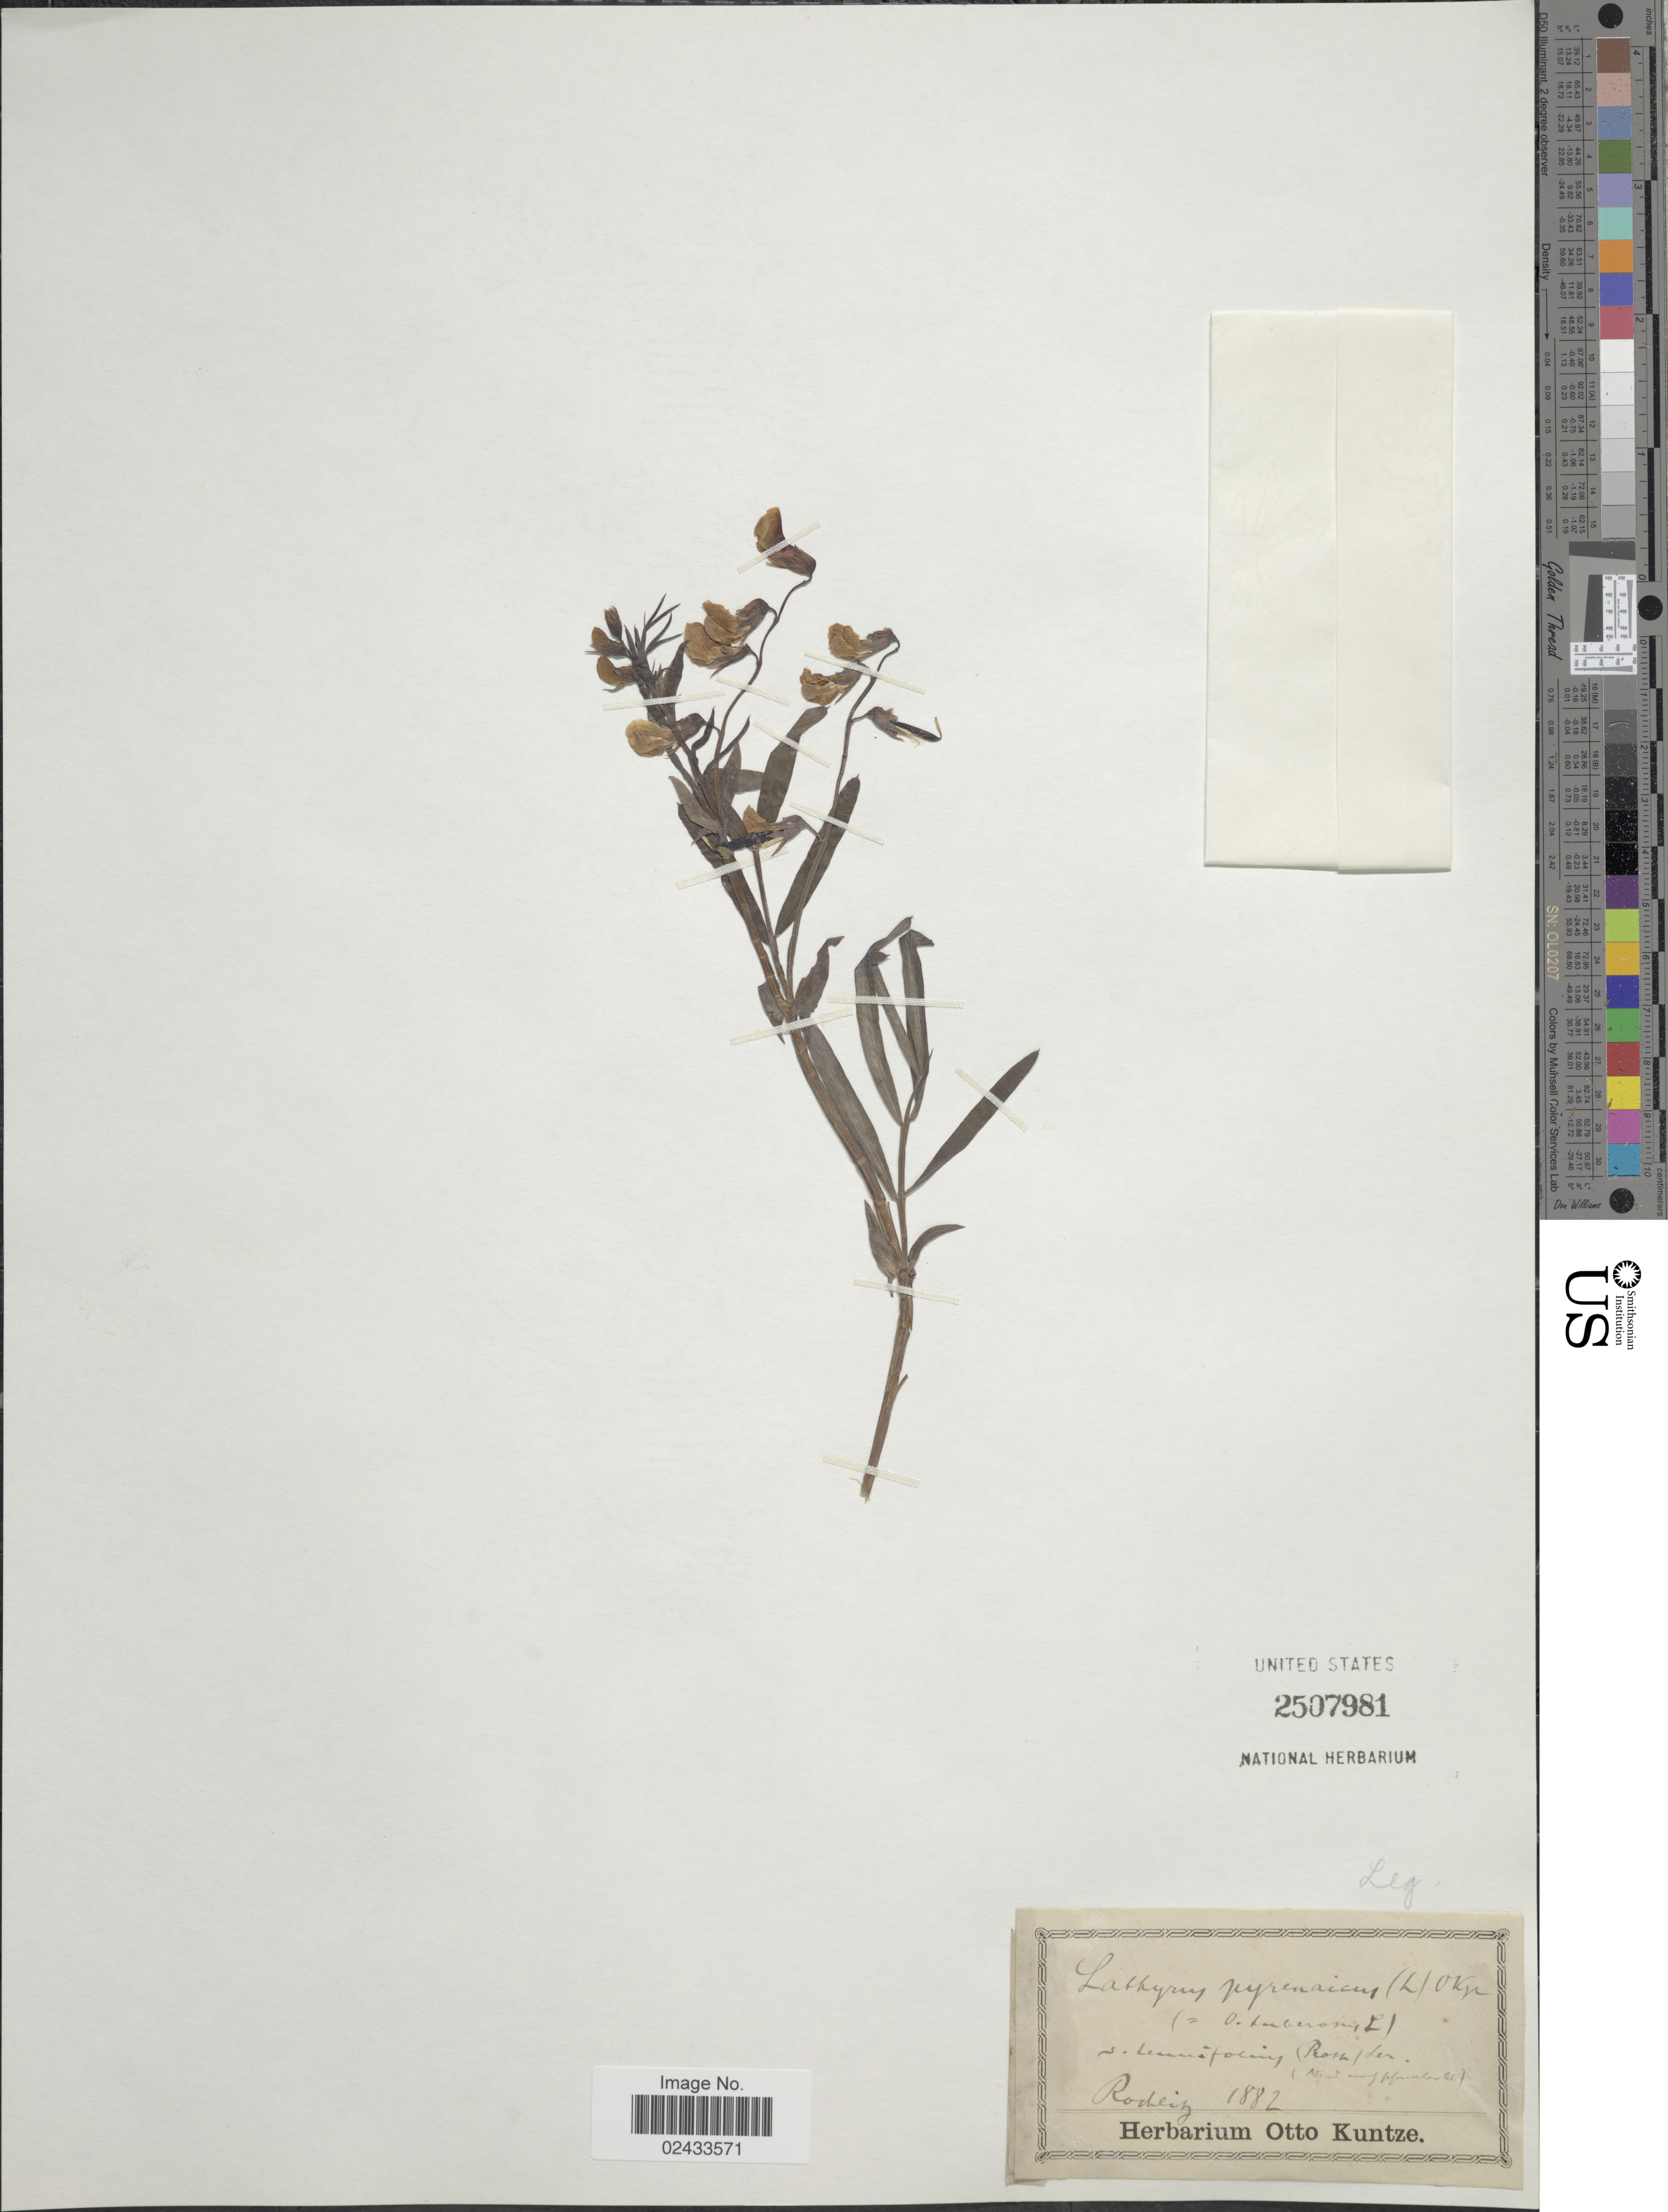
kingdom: Plantae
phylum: Tracheophyta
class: Magnoliopsida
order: Fabales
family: Fabaceae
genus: Lathyrus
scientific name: Lathyrus pyrenaicus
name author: Jord.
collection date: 1882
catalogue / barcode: US 2507981